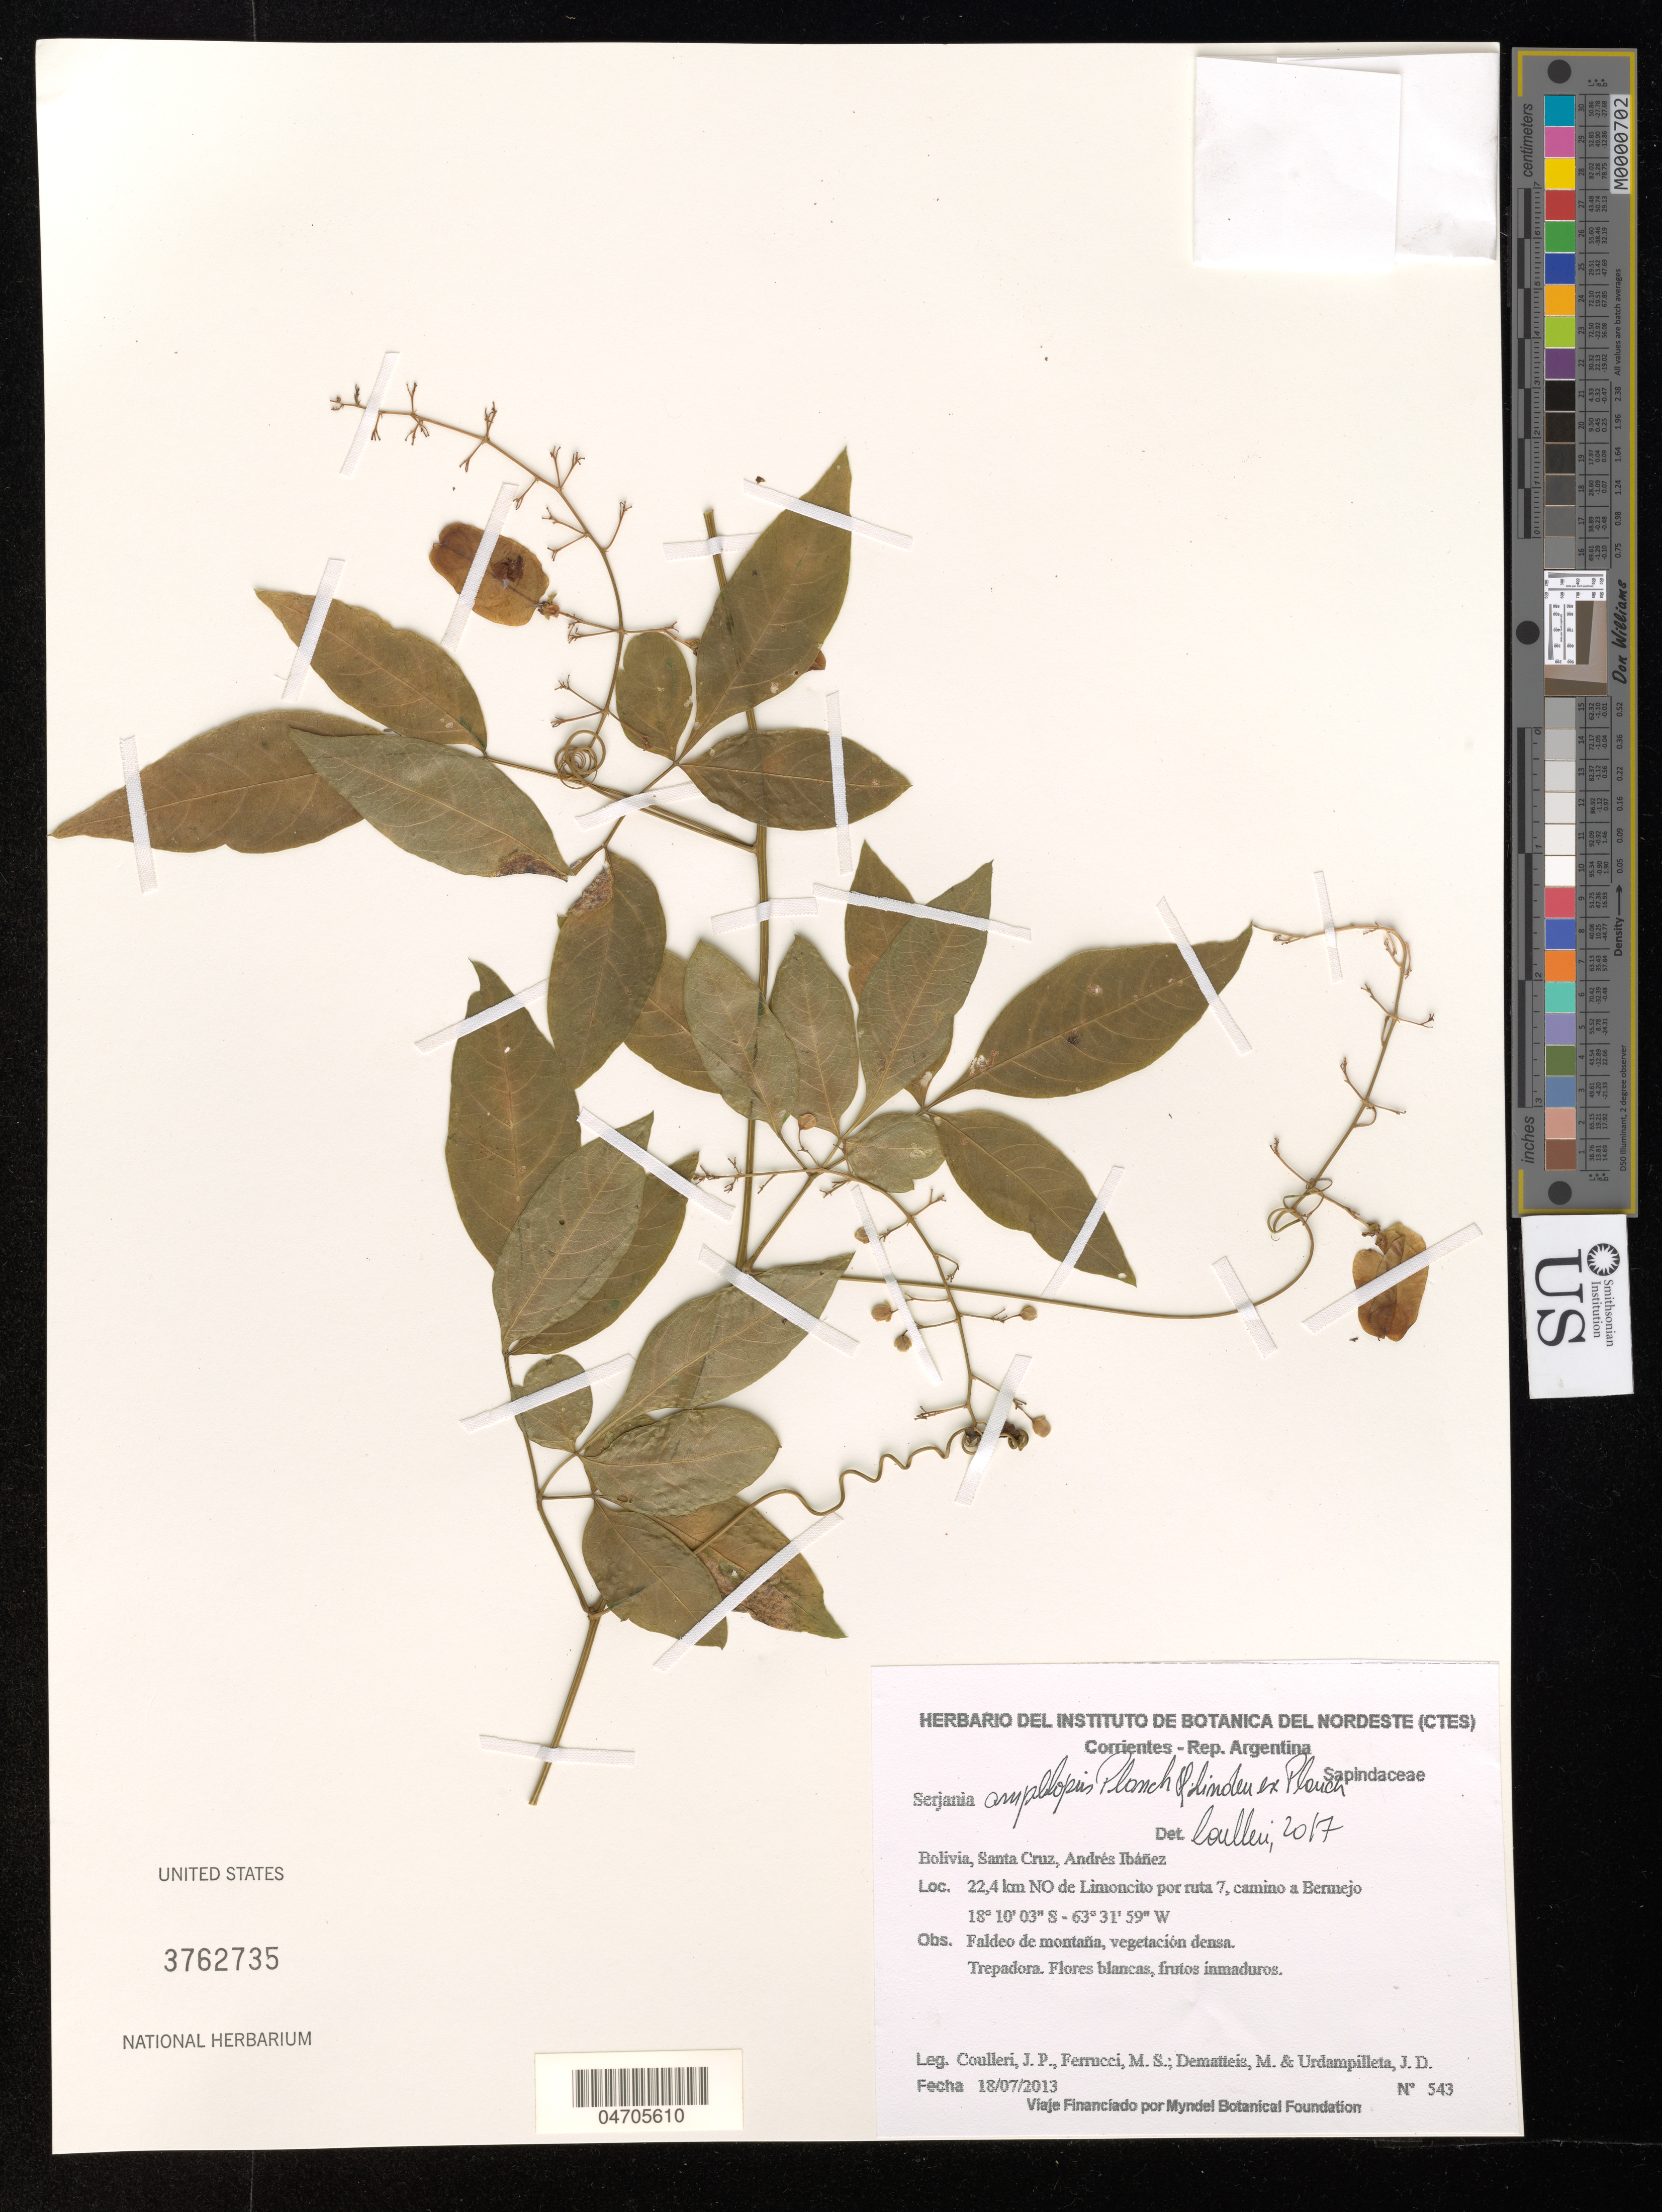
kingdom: Plantae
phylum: Tracheophyta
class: Magnoliopsida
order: Sapindales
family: Sapindaceae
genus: Serjania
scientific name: Serjania ampelopsis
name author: Planch. & Linden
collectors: J. Coulleri, M. S. Ferrucci, M. Dematteis & J. Urdampilleta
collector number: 543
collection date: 2013-07-18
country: Bolivia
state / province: Santa Cruz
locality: Andrés Ibánez. 22,4 km NO de Limoncito por ruta 7, camino a Bermejo.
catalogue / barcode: US 3762735